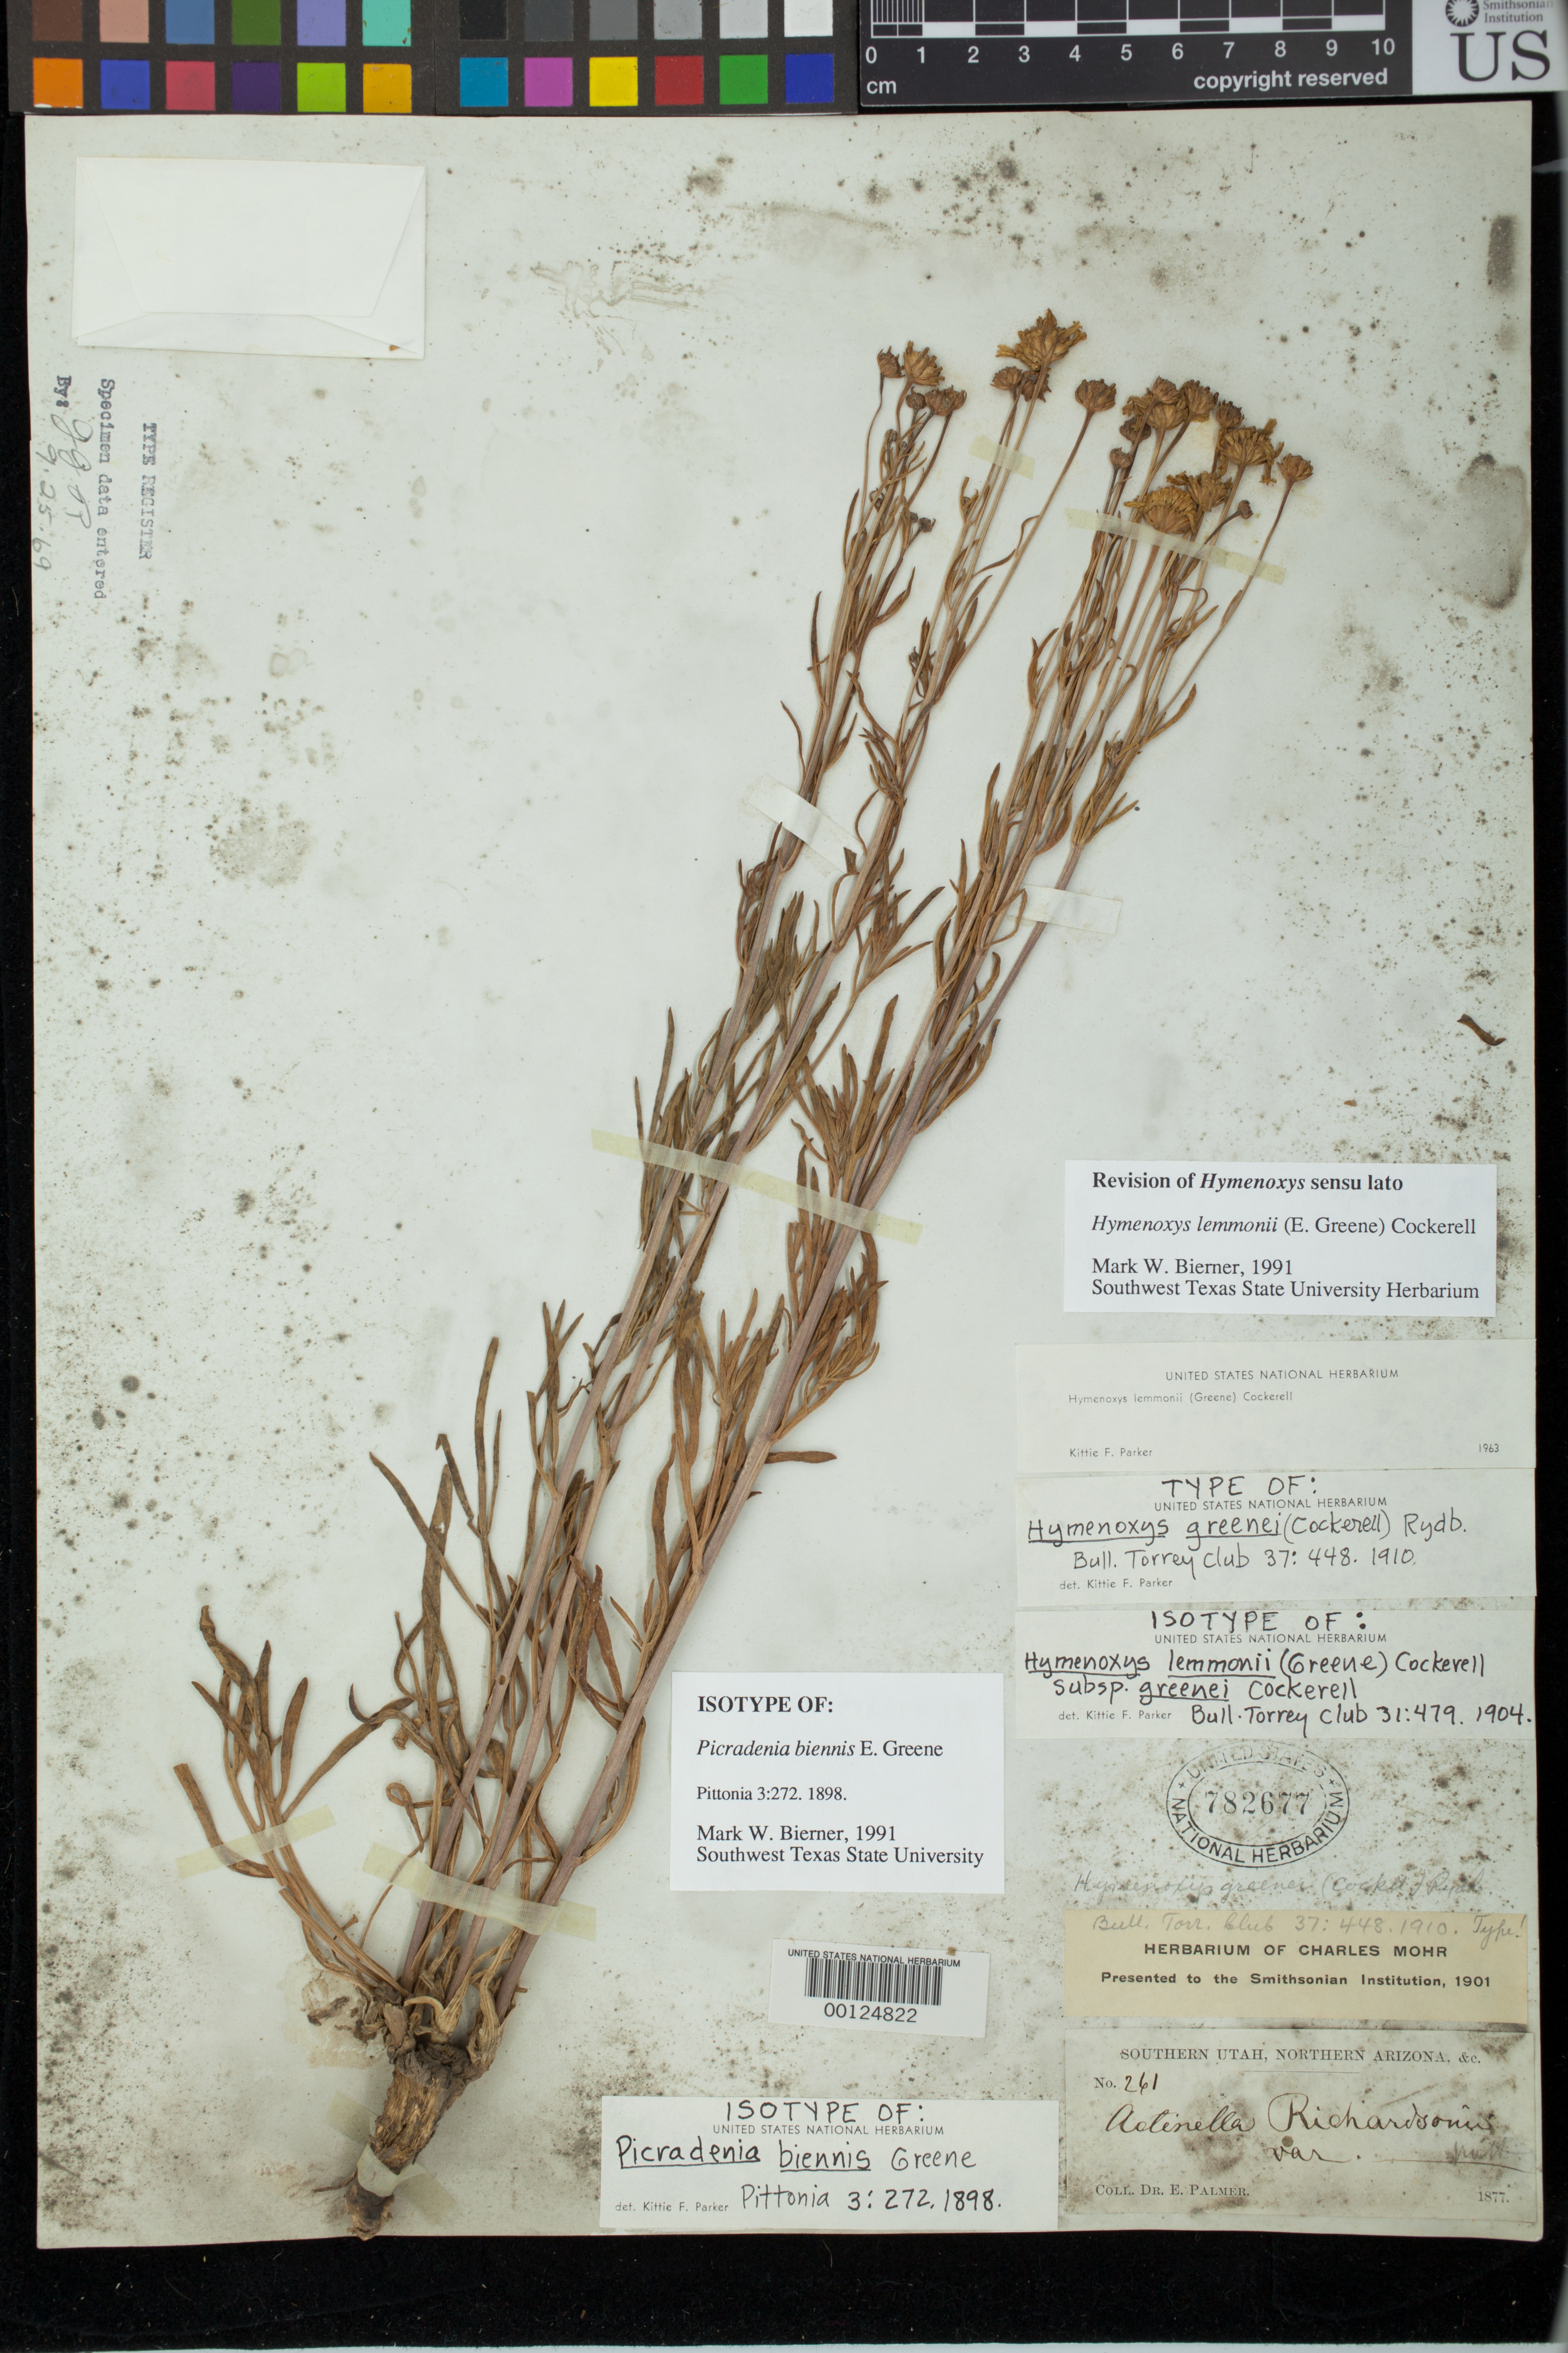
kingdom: Plantae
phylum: Tracheophyta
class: Magnoliopsida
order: Asterales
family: Asteraceae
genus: Picradenia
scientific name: Picradenia biennis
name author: Greene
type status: Isotype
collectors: E. Palmer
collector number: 261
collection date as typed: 1877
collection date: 1877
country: United States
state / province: Utah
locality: Southern Utah, northern Arizona, &c.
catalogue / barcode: US 782677